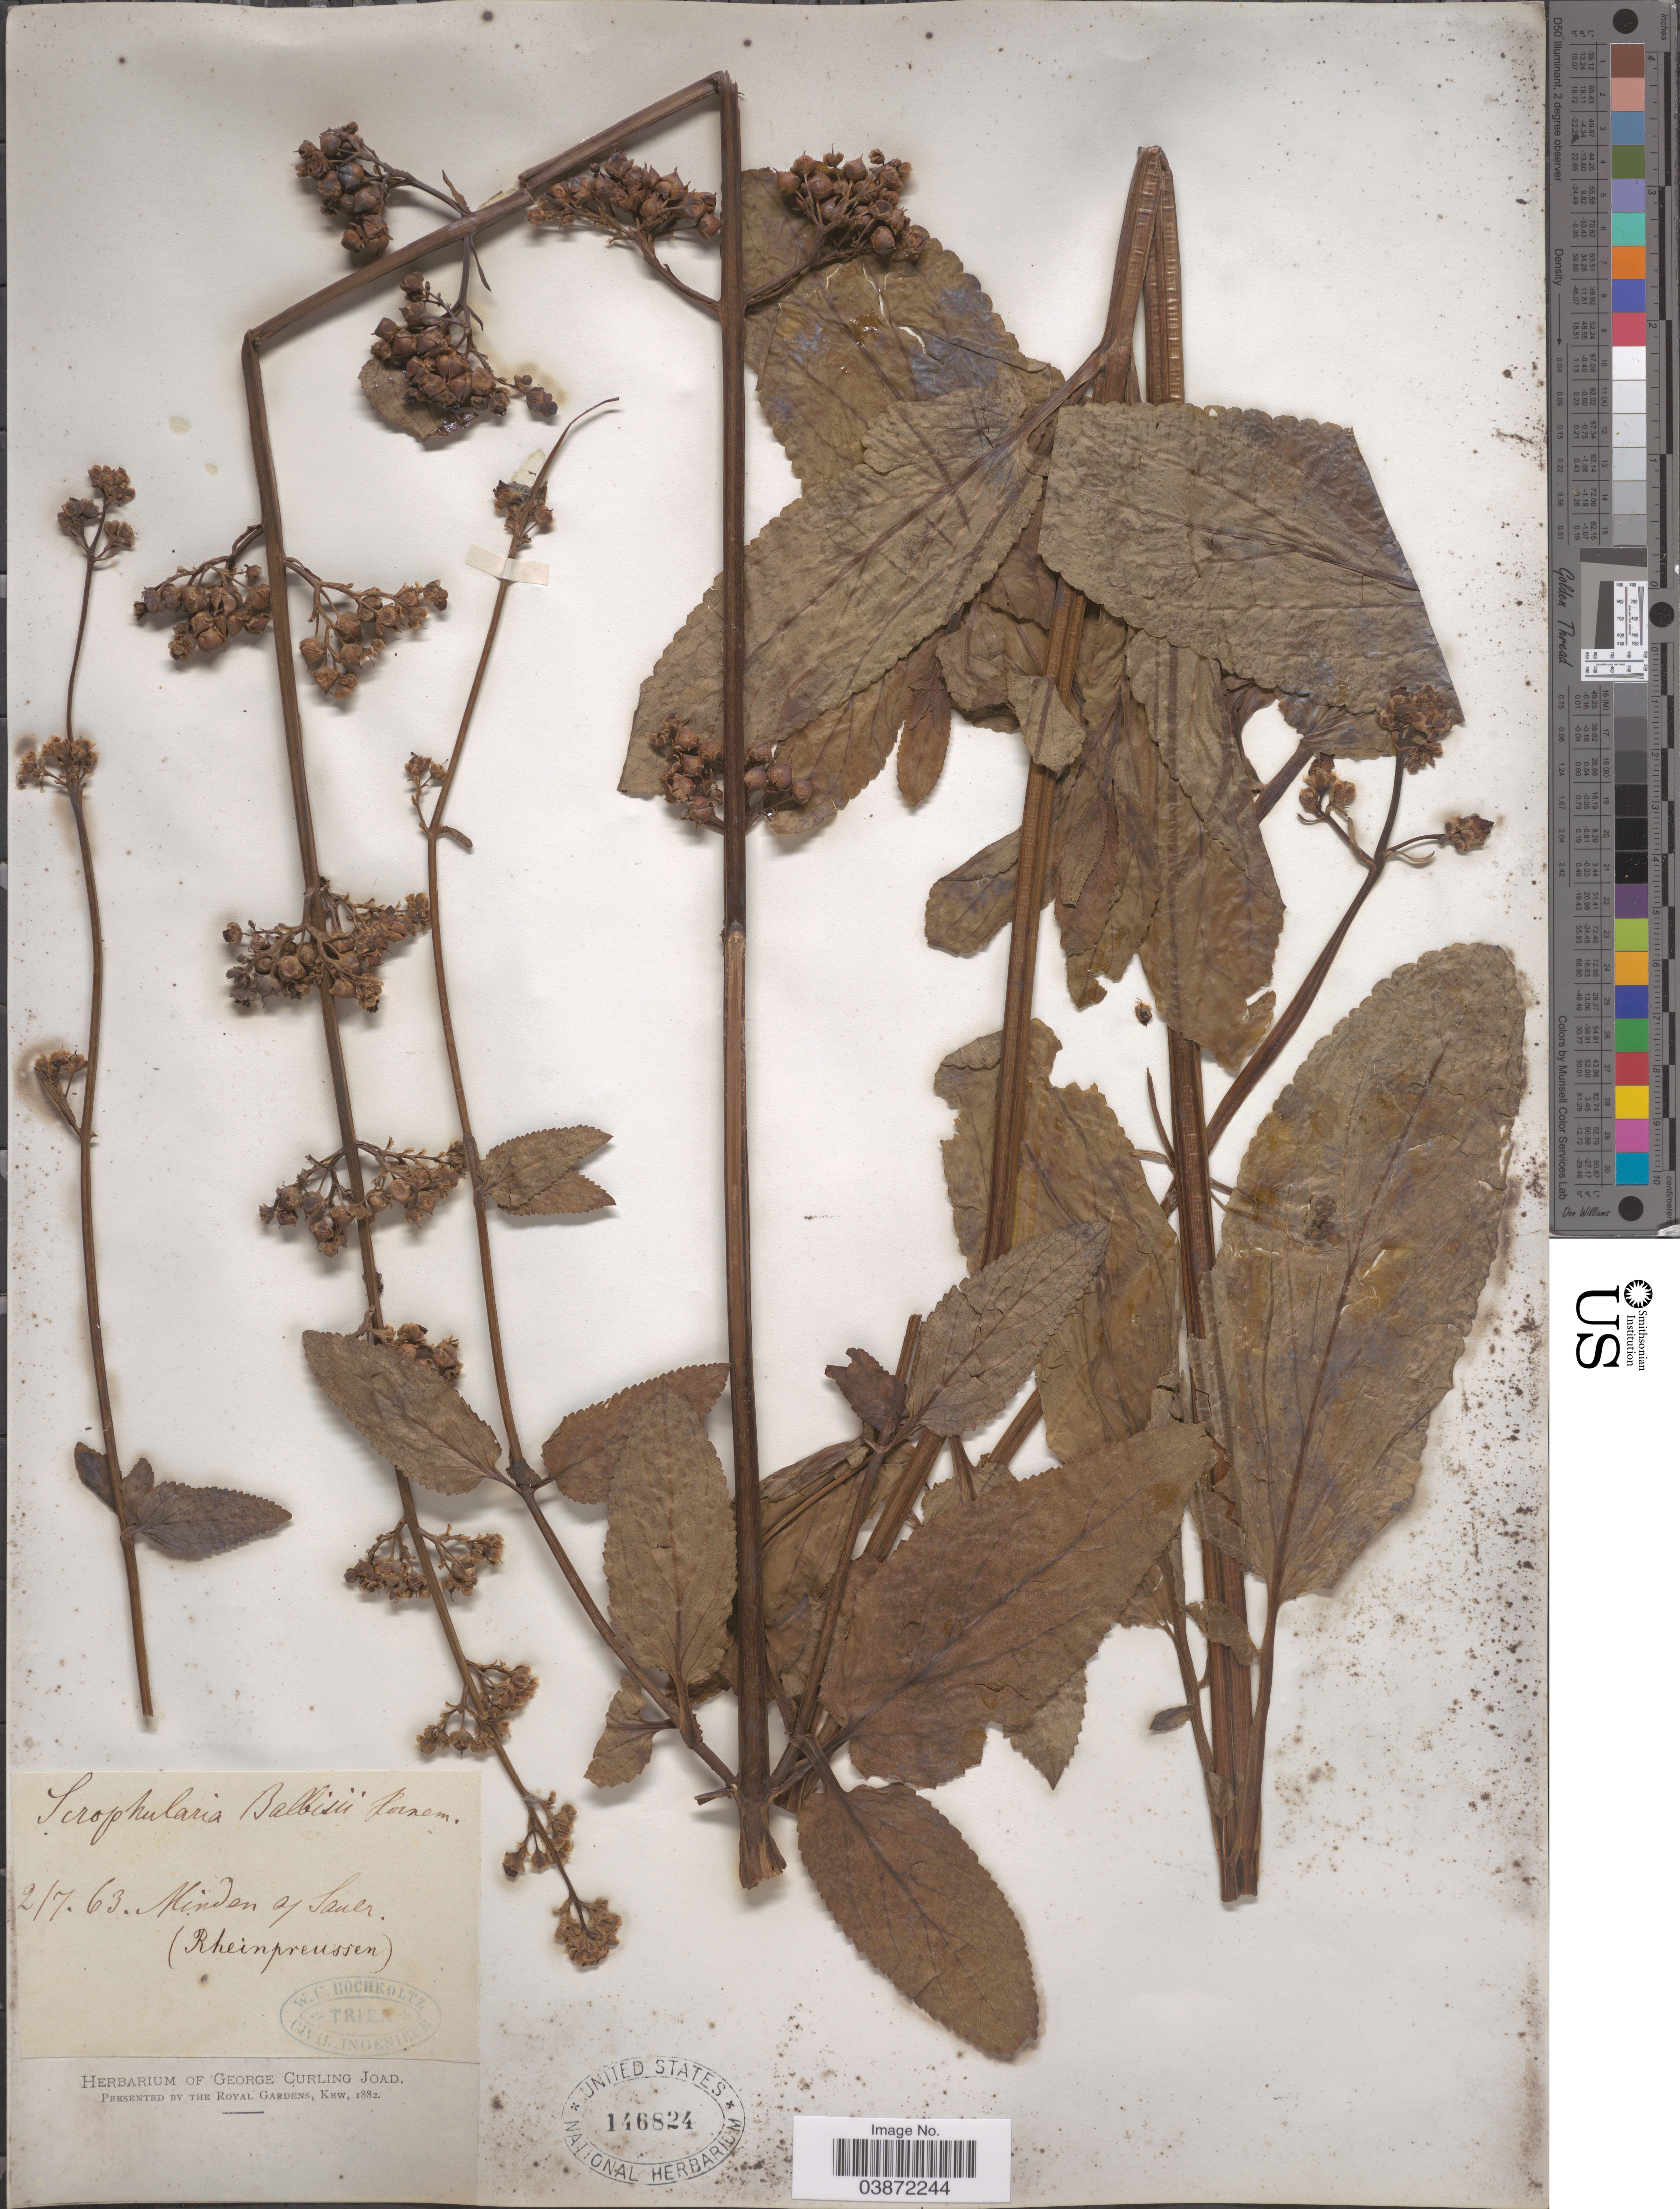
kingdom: Plantae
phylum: Tracheophyta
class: Magnoliopsida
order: Lamiales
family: Scrophulariaceae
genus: Scrophularia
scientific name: Scrophularia balbisii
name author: Hornem.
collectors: W. Bochkoltz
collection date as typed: Transcribed d/m/y: 2/7/63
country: Germany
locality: Minden af Sauer. (Rheinpreussen).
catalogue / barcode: US 146824